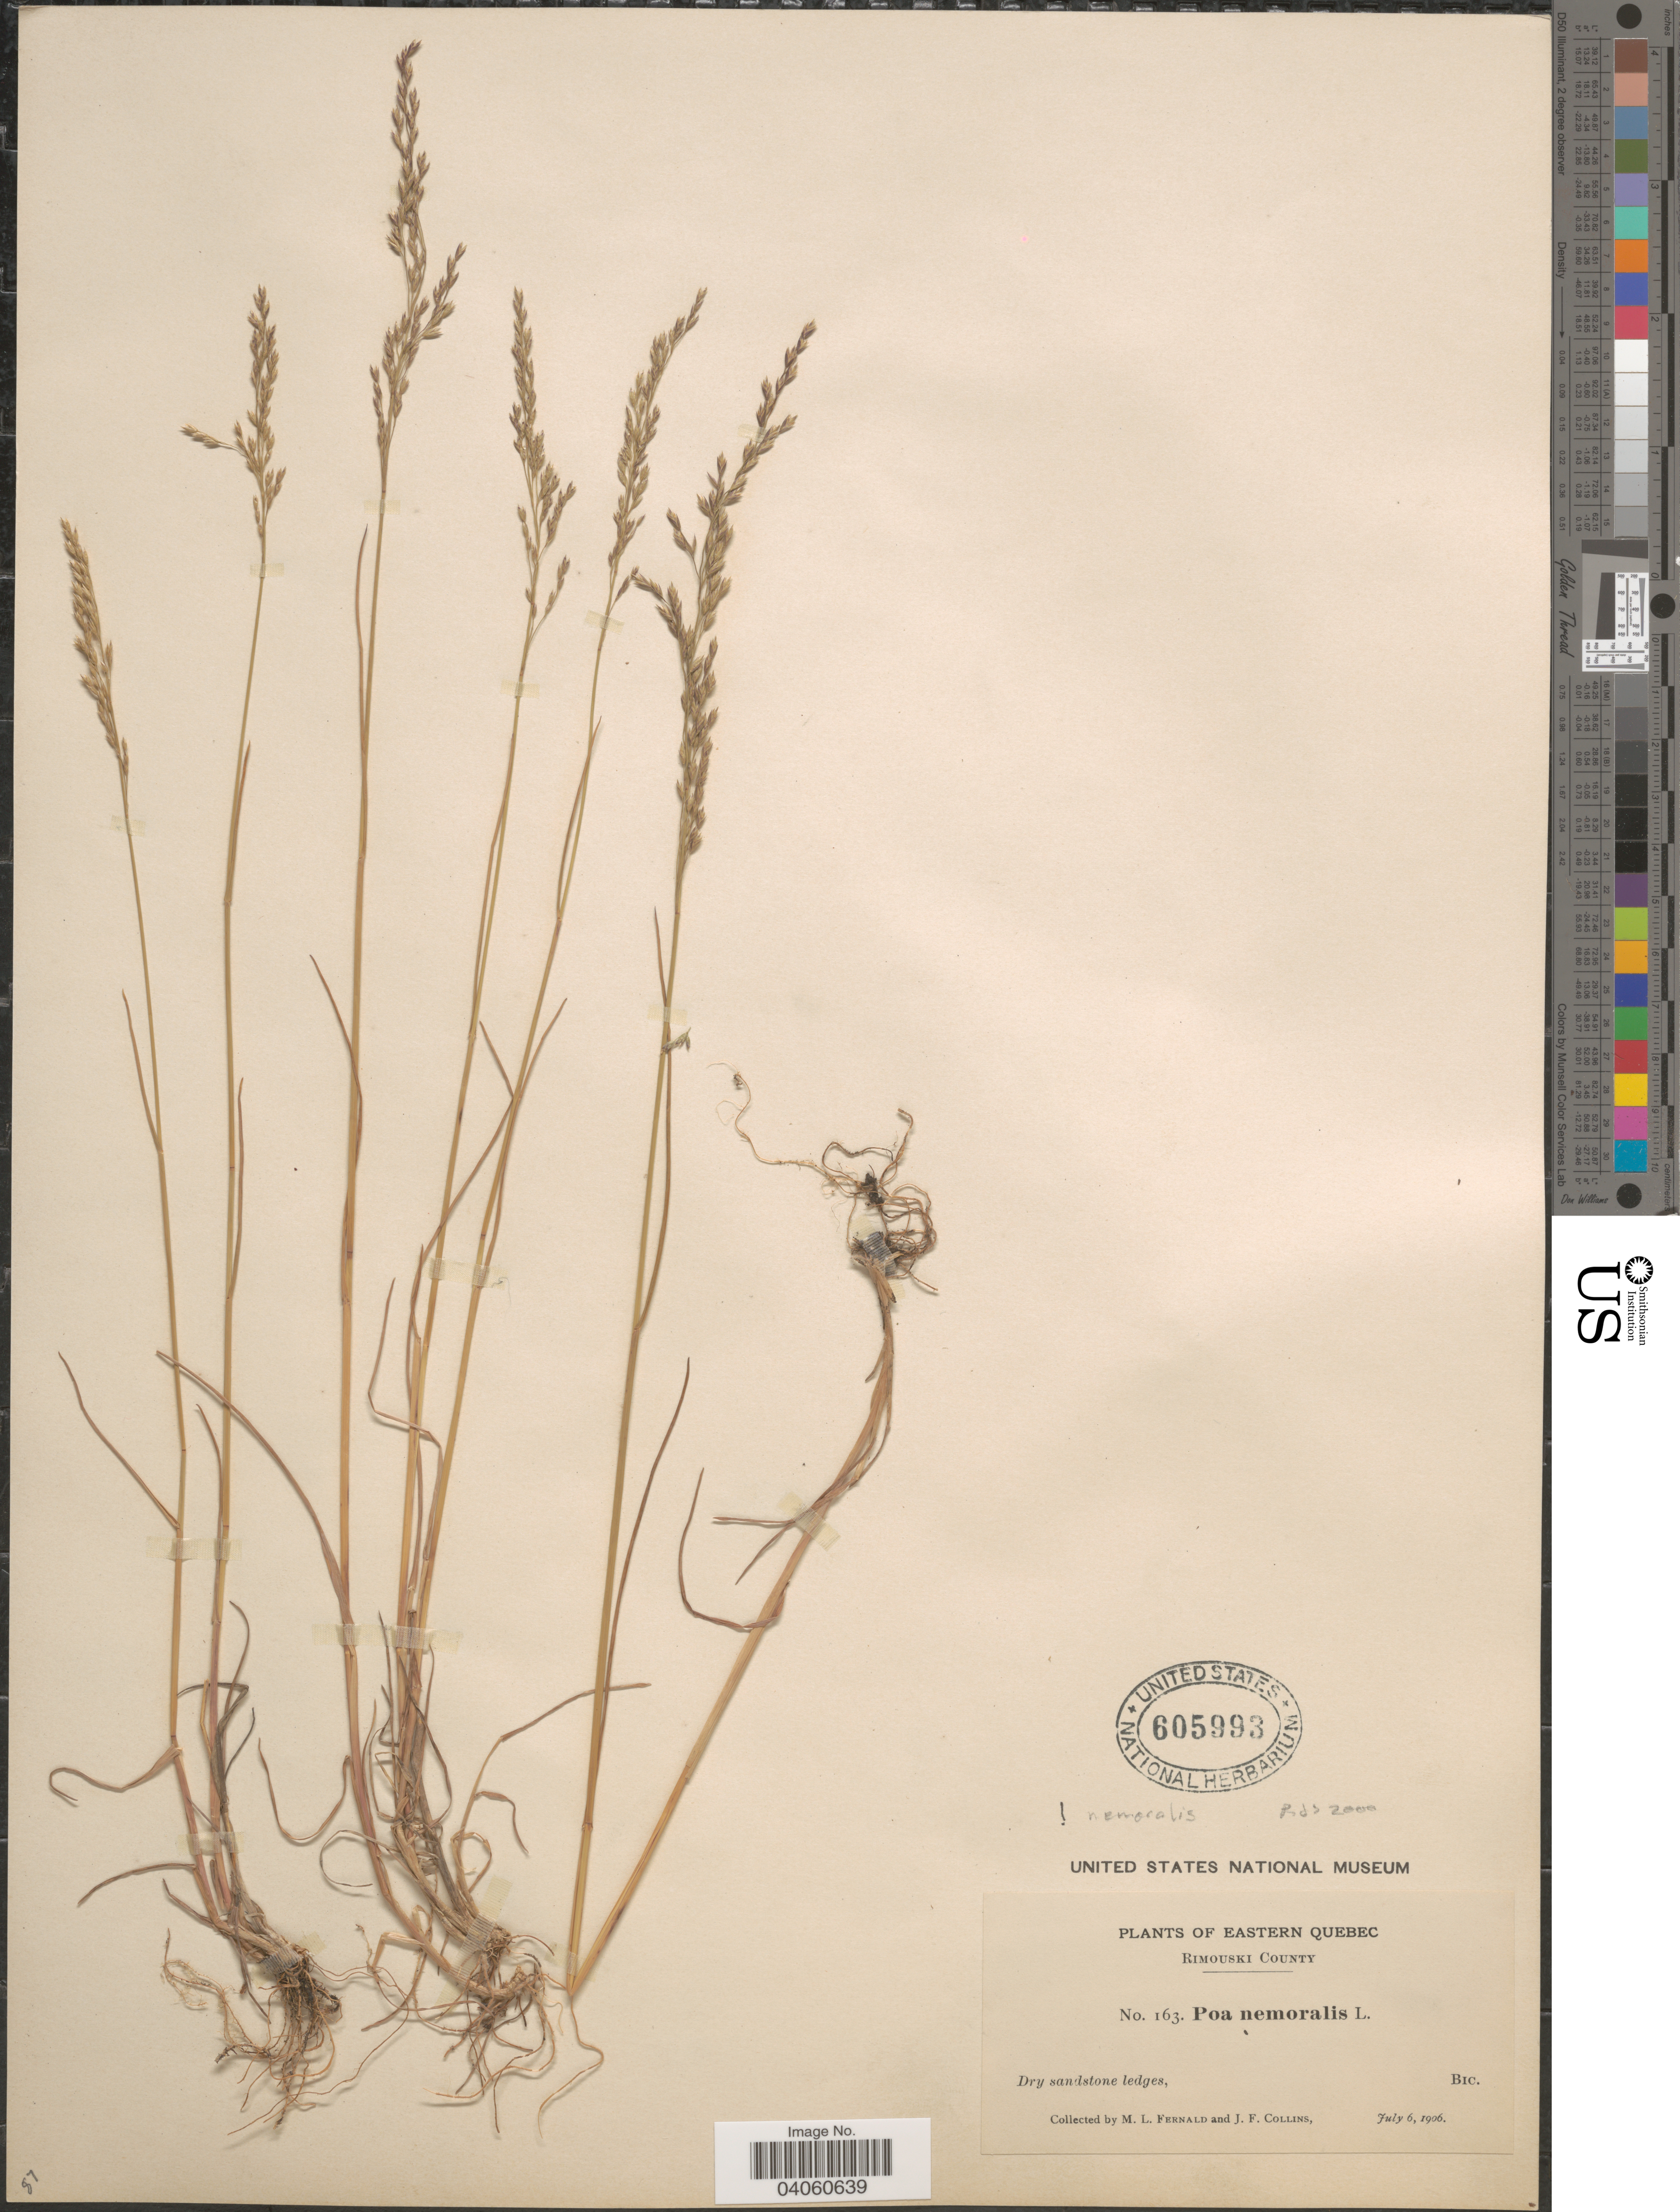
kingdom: Plantae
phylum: Tracheophyta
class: Liliopsida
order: Poales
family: Poaceae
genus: Poa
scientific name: Poa nemoralis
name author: L.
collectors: M. L. Fernald & J. Collins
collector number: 163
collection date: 1906-07-06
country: Canada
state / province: Quebec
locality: Eastern Quebec. Rimouski County. Bic.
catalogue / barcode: US 605993